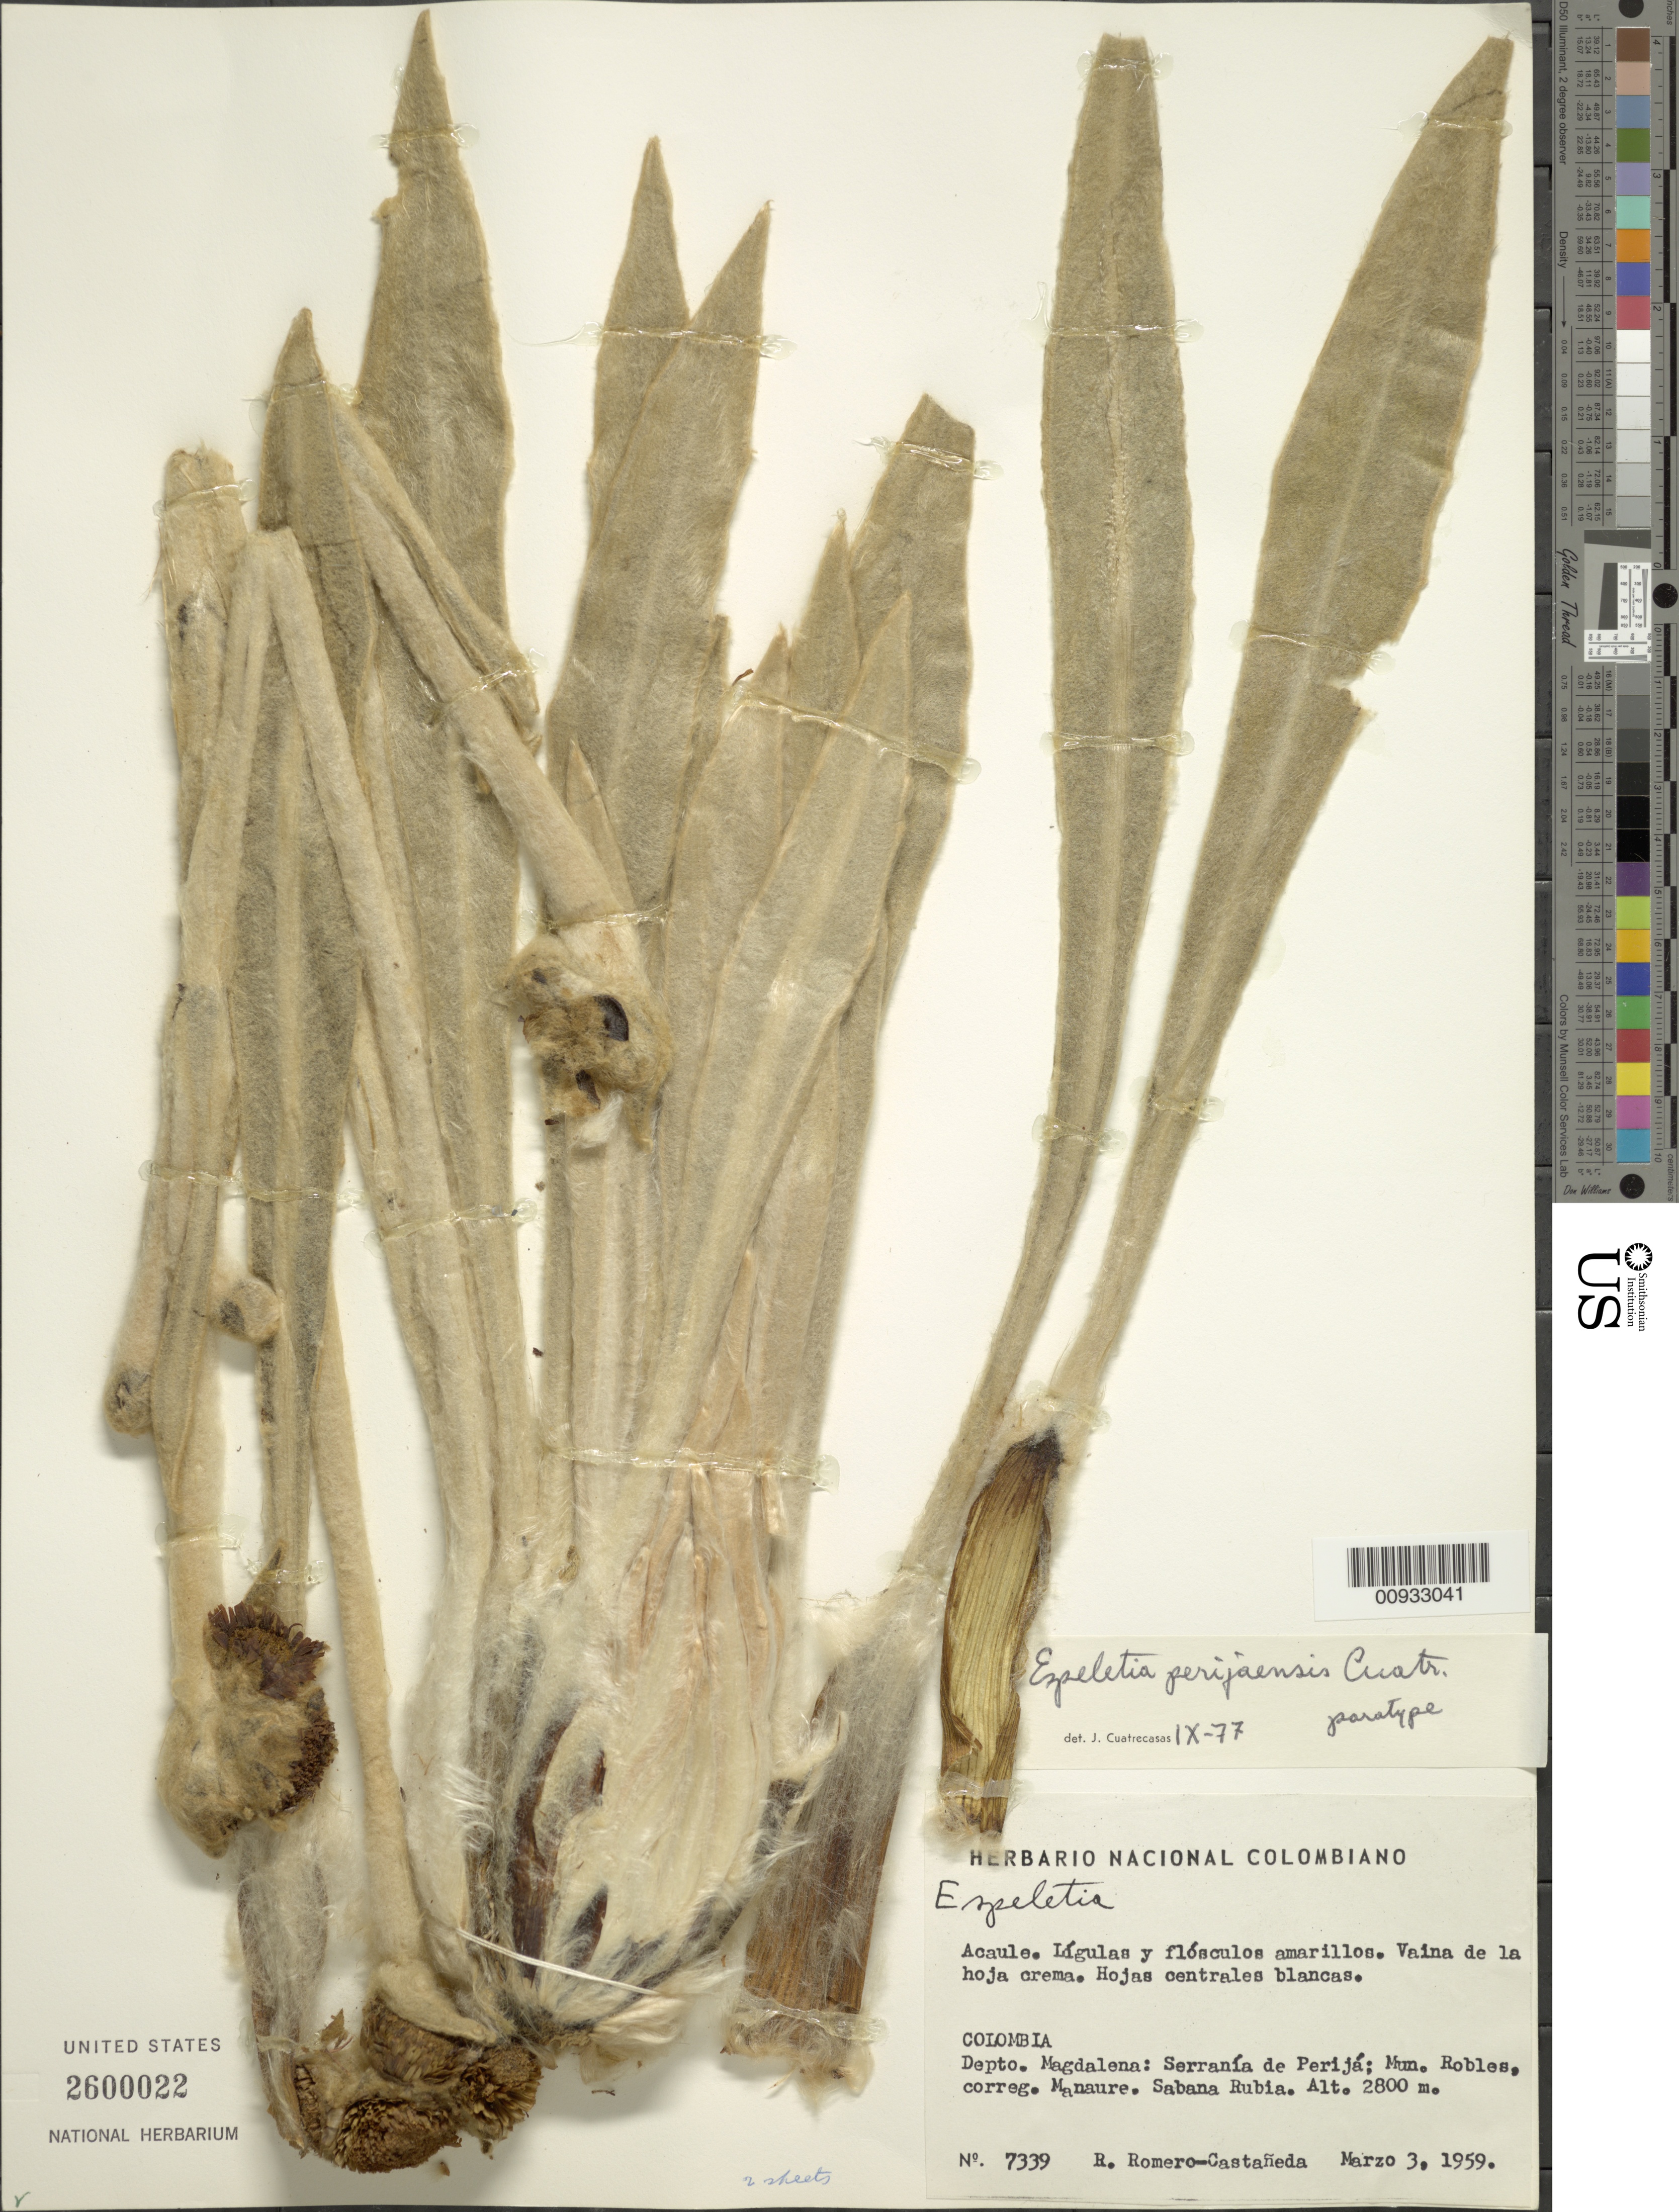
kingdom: Plantae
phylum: Tracheophyta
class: Magnoliopsida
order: Asterales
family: Asteraceae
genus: Espeletia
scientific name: Espeletia perijaensis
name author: Cuatrec.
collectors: R. Romero Castañeda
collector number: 7339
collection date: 1959-03-03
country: Colombia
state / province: Magdalena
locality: Serrania de Perija, Mun. Robles, correg. Manaure, Sabana Rubia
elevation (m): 2800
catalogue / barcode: US 2600022